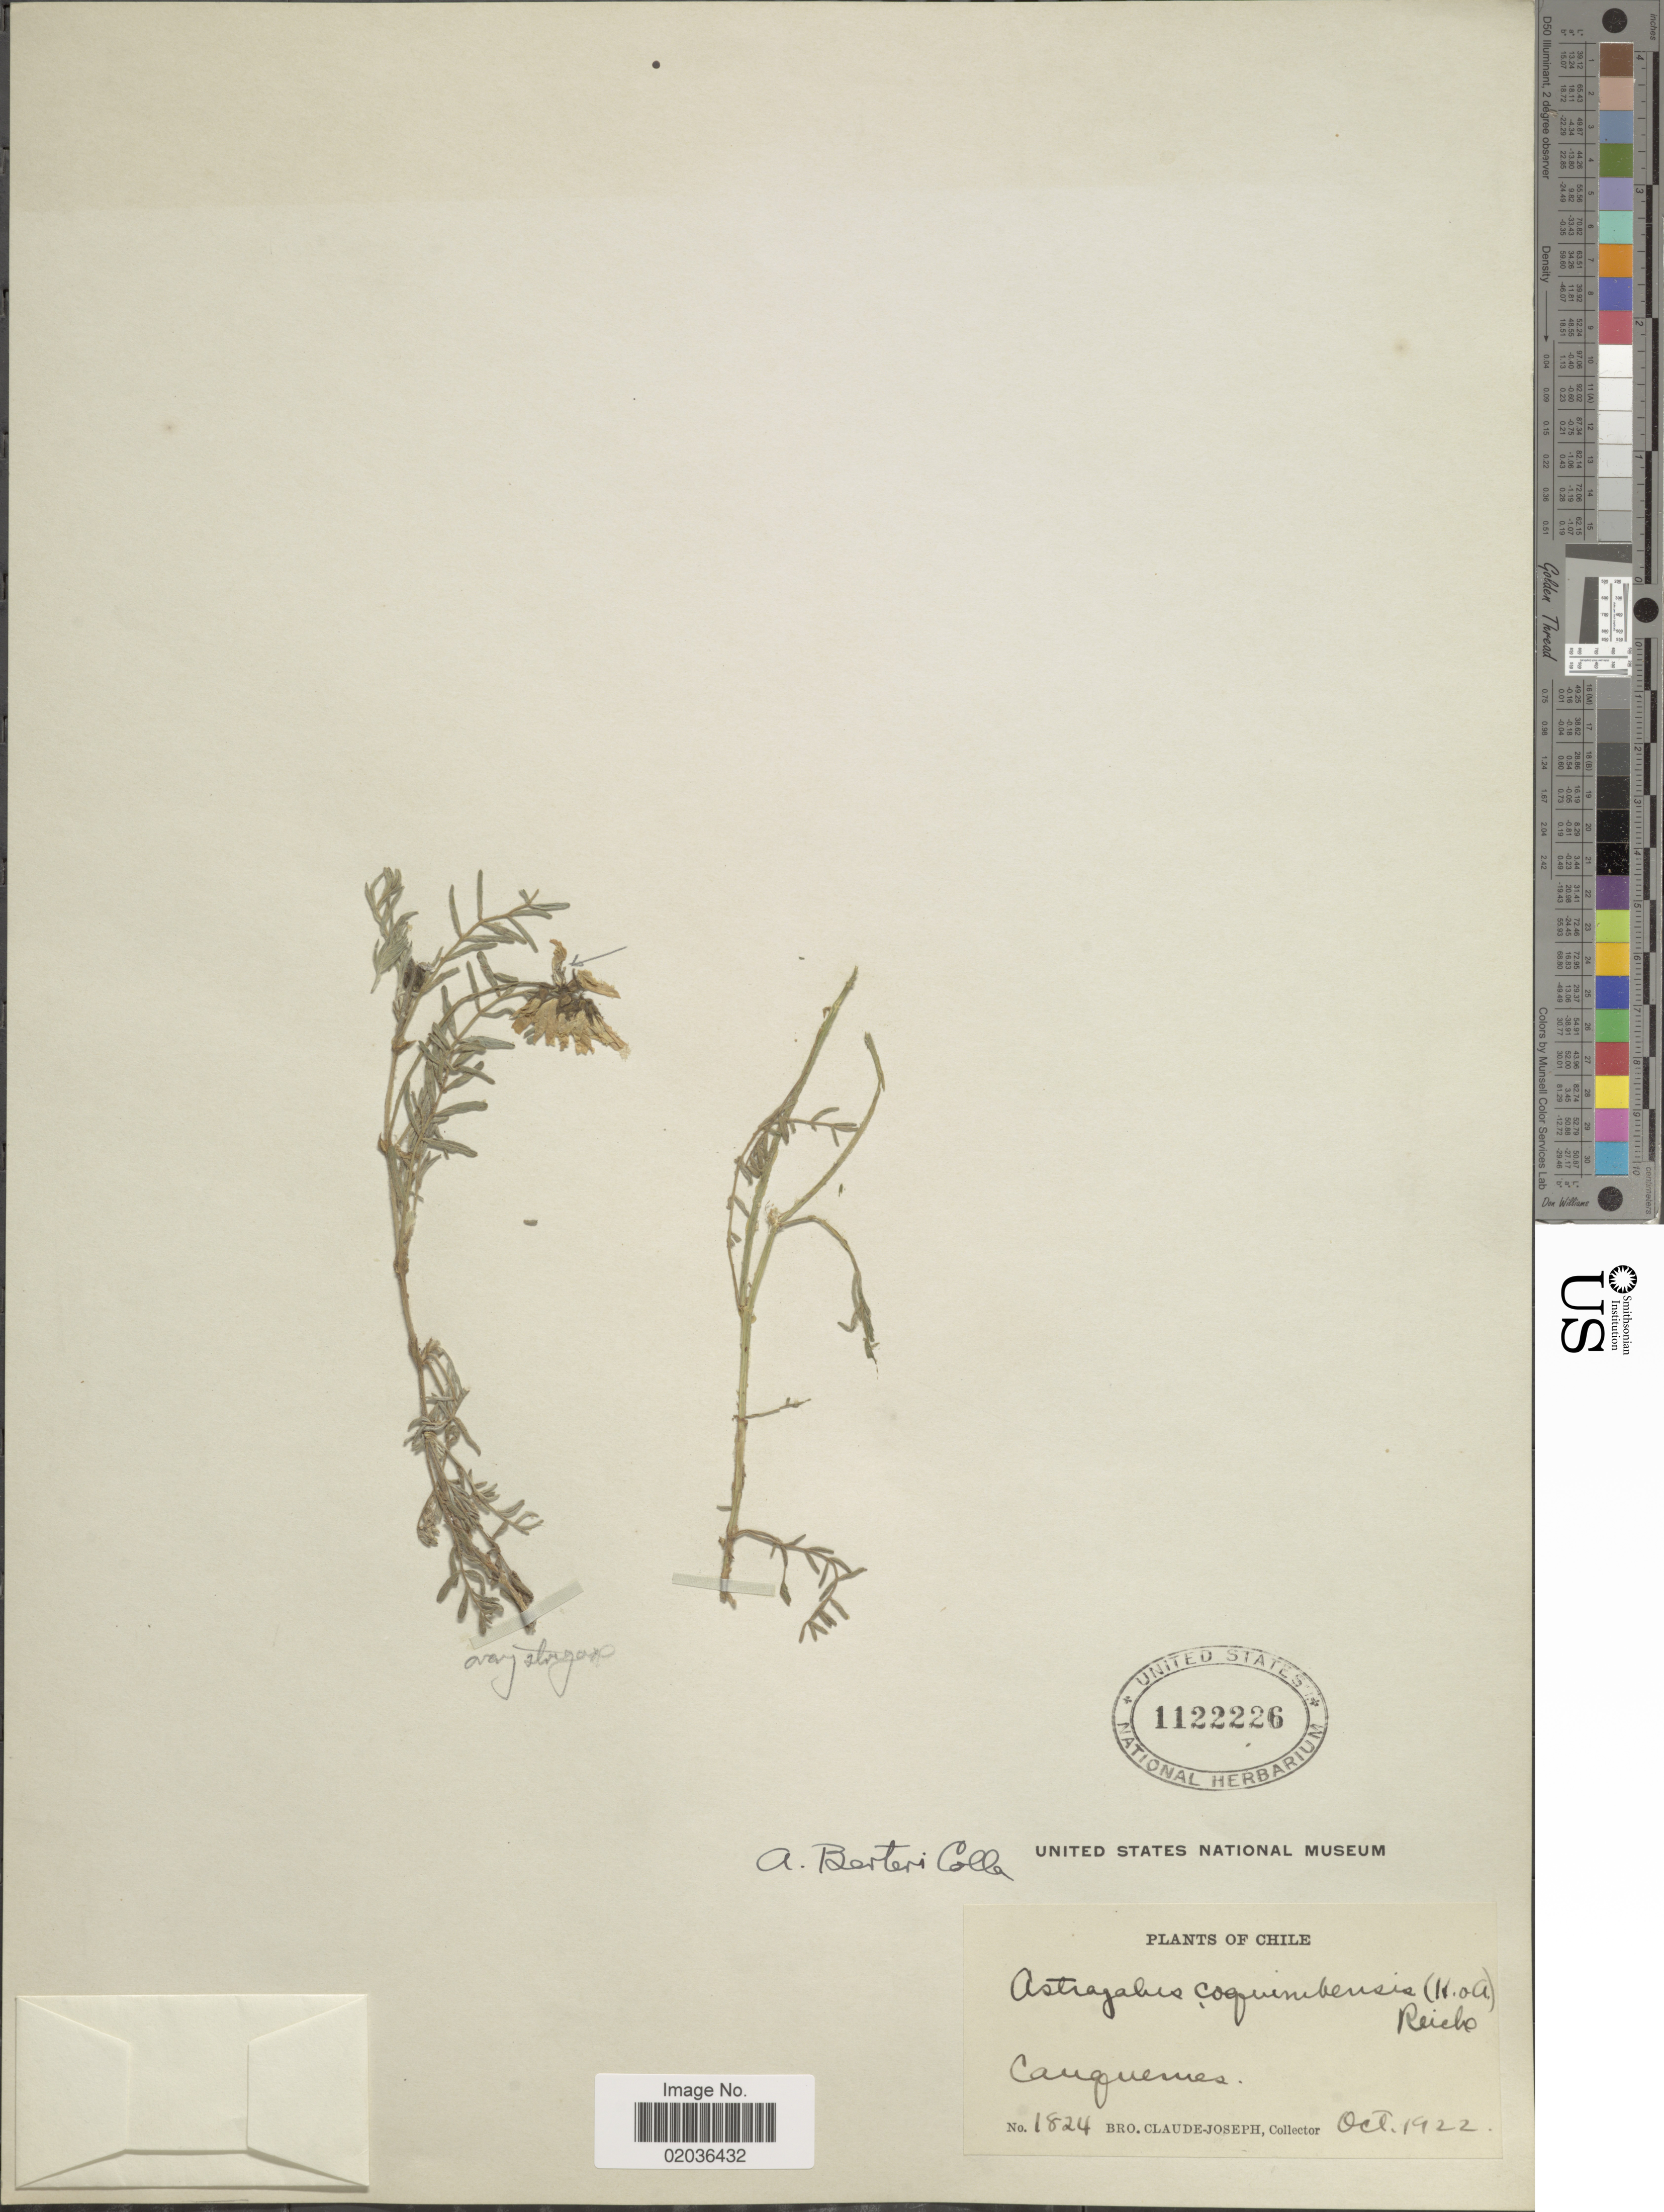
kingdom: Plantae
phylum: Tracheophyta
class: Magnoliopsida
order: Fabales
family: Fabaceae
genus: Astragalus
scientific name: Astragalus berteri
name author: Colla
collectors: Bro. Claude-Joseph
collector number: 1824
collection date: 1922-10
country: Chile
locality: Cauquenes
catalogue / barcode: US 1122226